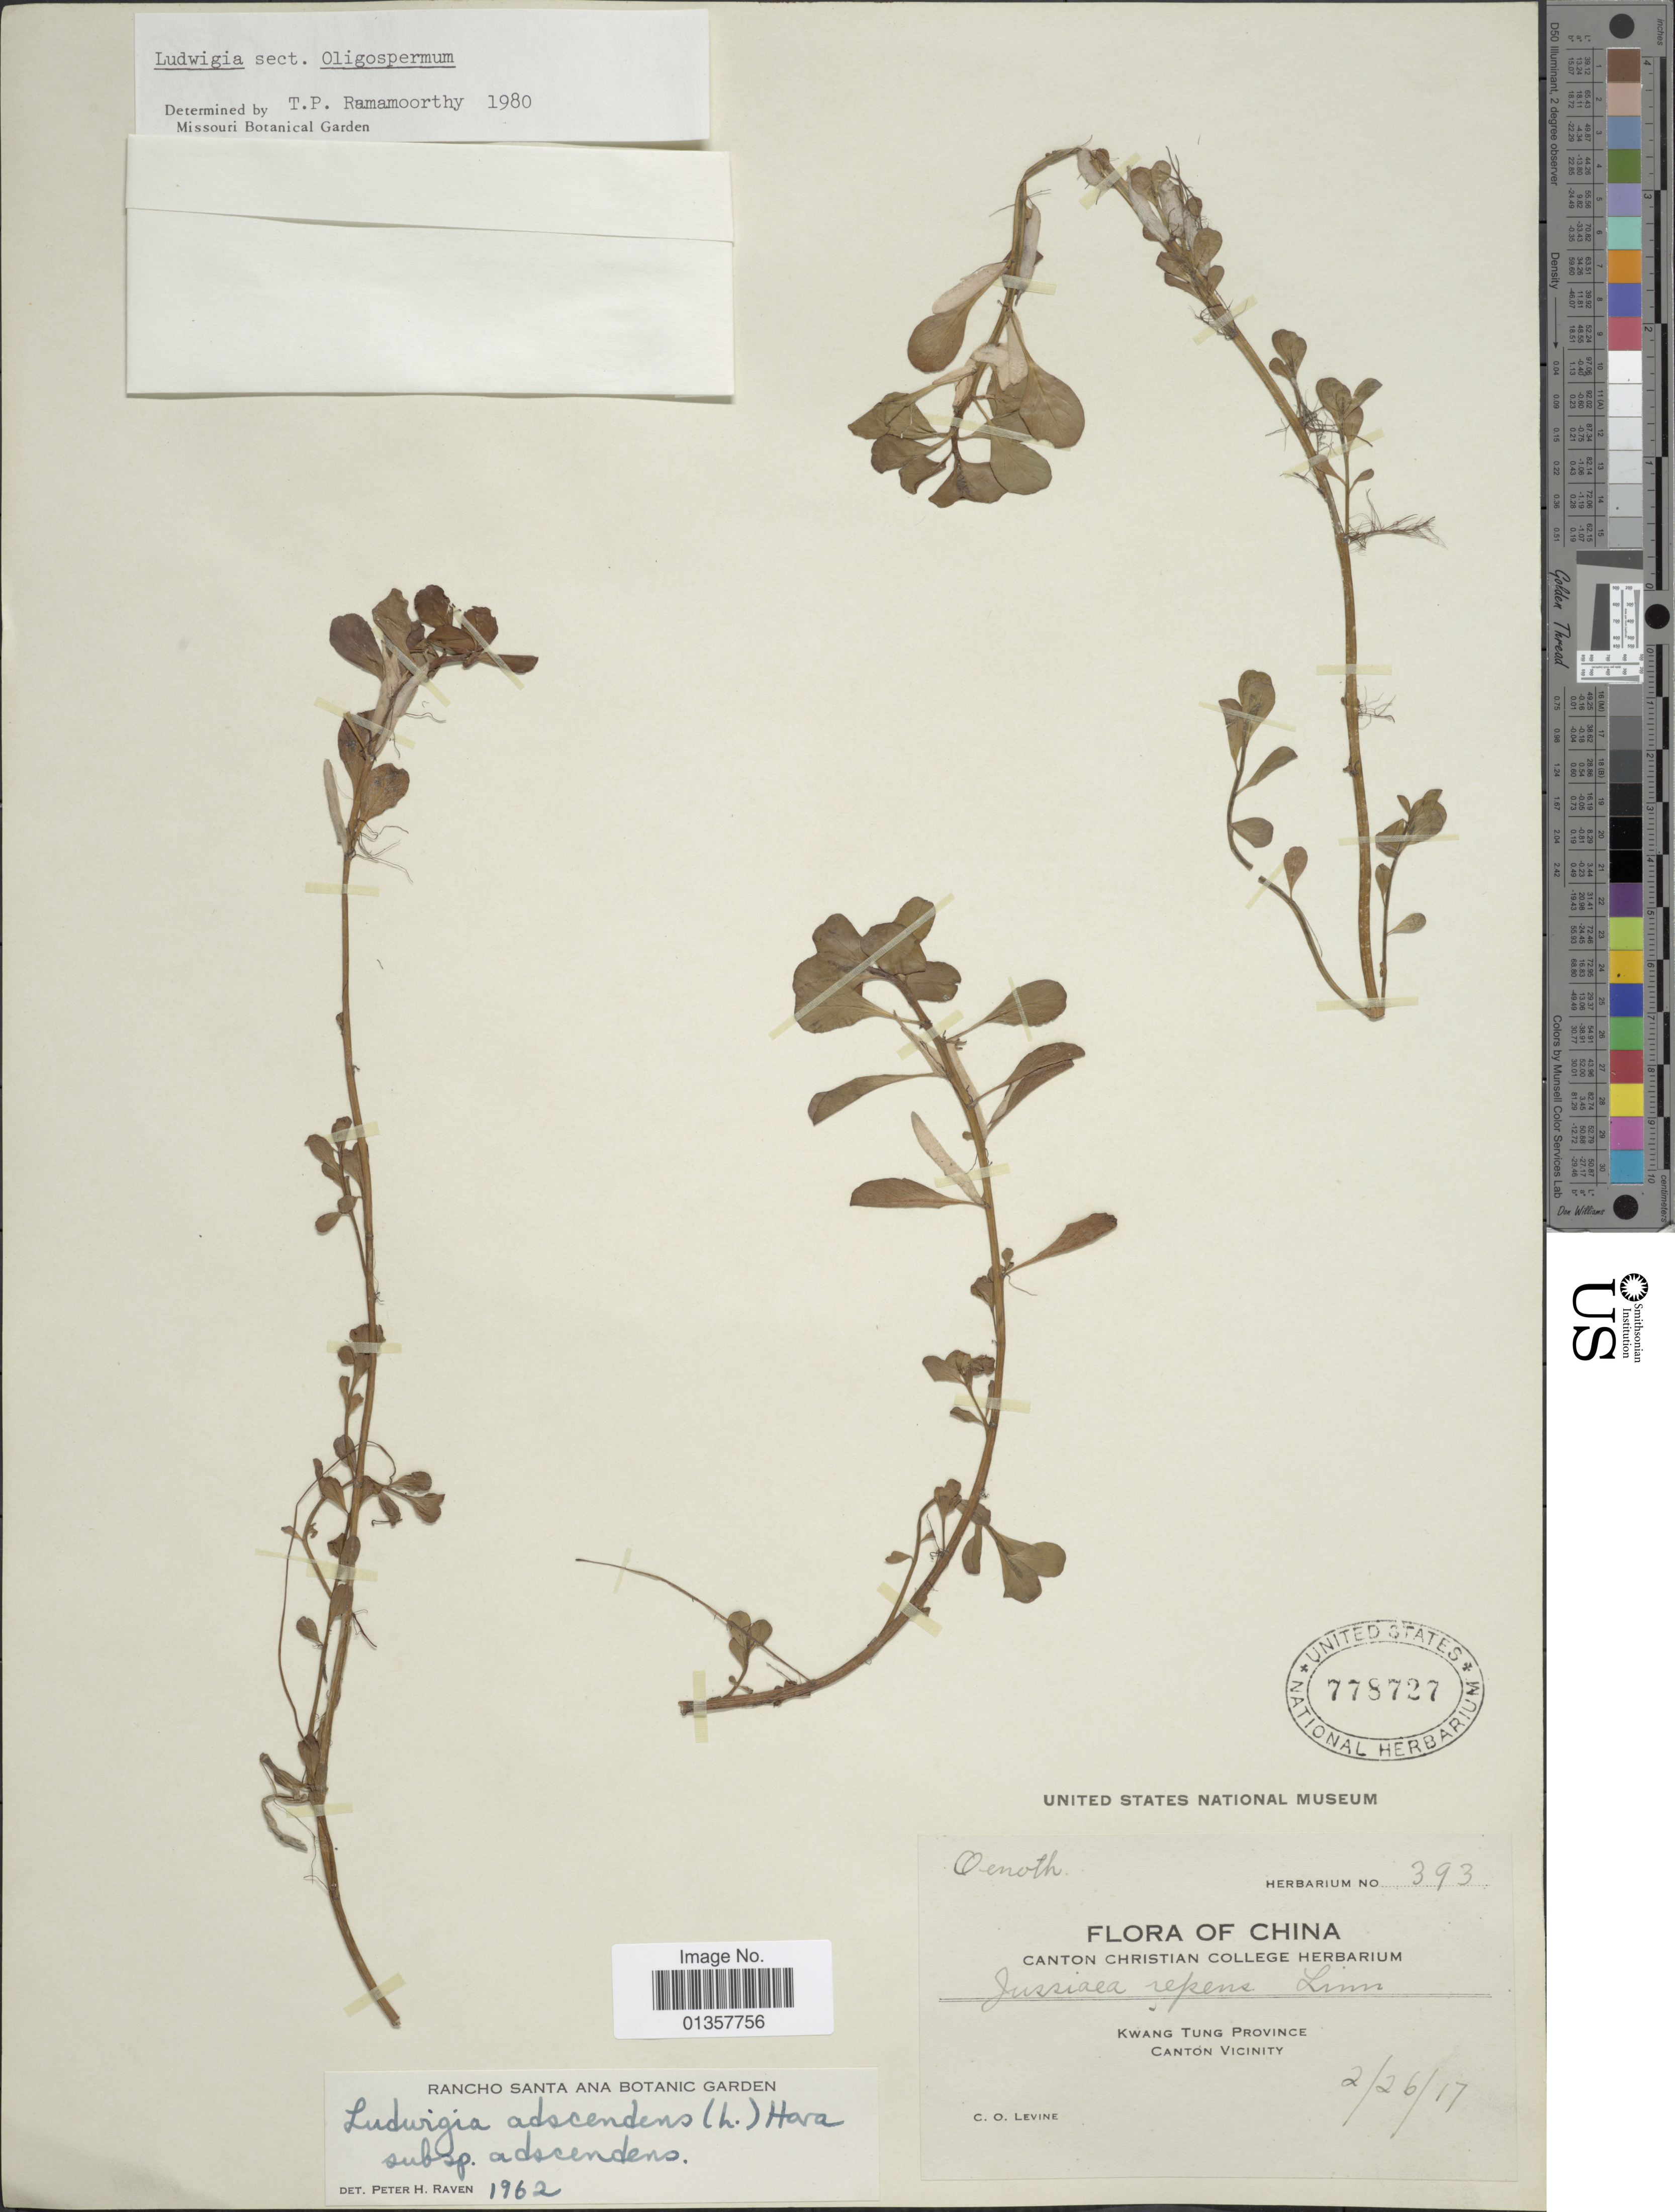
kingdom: Plantae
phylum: Tracheophyta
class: Magnoliopsida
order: Myrtales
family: Onagraceae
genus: Ludwigia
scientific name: Ludwigia adscendens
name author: (L.) H. Hara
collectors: C. O. Levine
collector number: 393?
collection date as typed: Transcribed d/m/y: 26/2/17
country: China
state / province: Guangdong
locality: Kwang Tung Province, Canton Vicinity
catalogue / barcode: US 778727